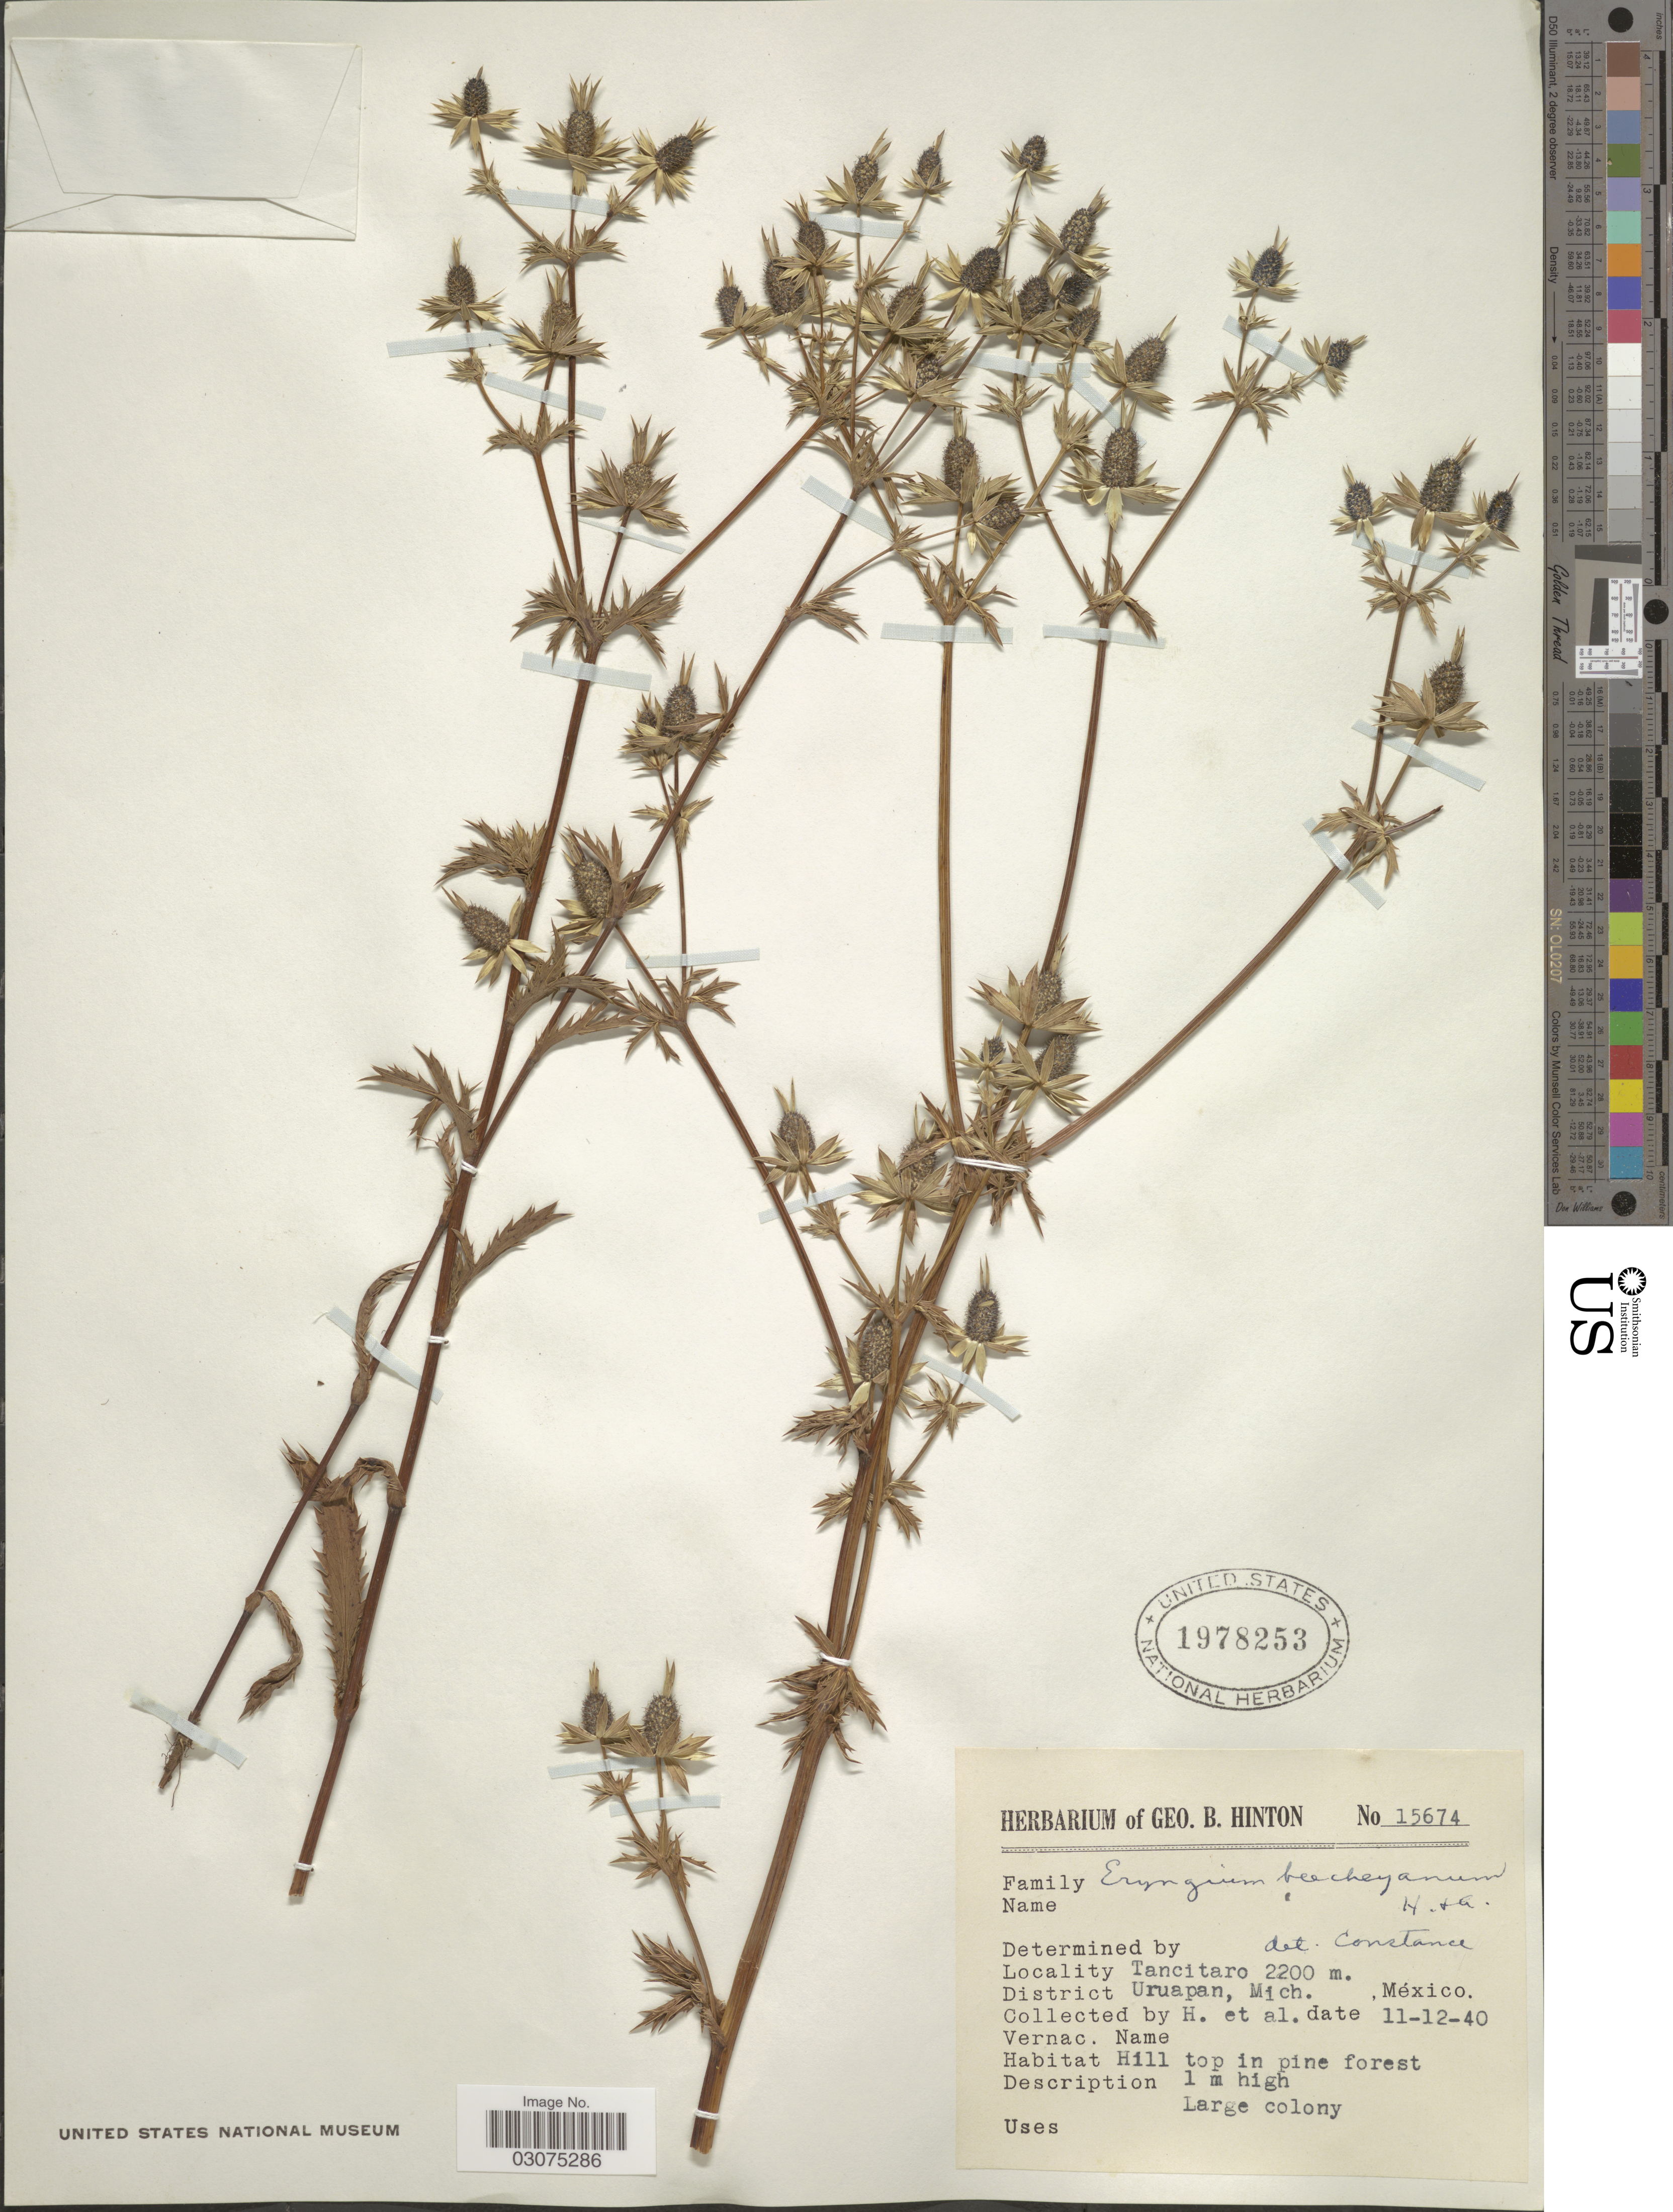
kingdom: Plantae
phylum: Tracheophyta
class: Magnoliopsida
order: Apiales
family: Apiaceae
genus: Eryngium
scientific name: Eryngium beecheyanum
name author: Hook. f. & Arn.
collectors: G. B. Hinton & et al.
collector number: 15674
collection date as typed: Transcribed d/m/y: 11/12/40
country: Mexico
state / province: Michoacán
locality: Tancitaro. District Uruapan.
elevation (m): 2200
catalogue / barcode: US 1978253